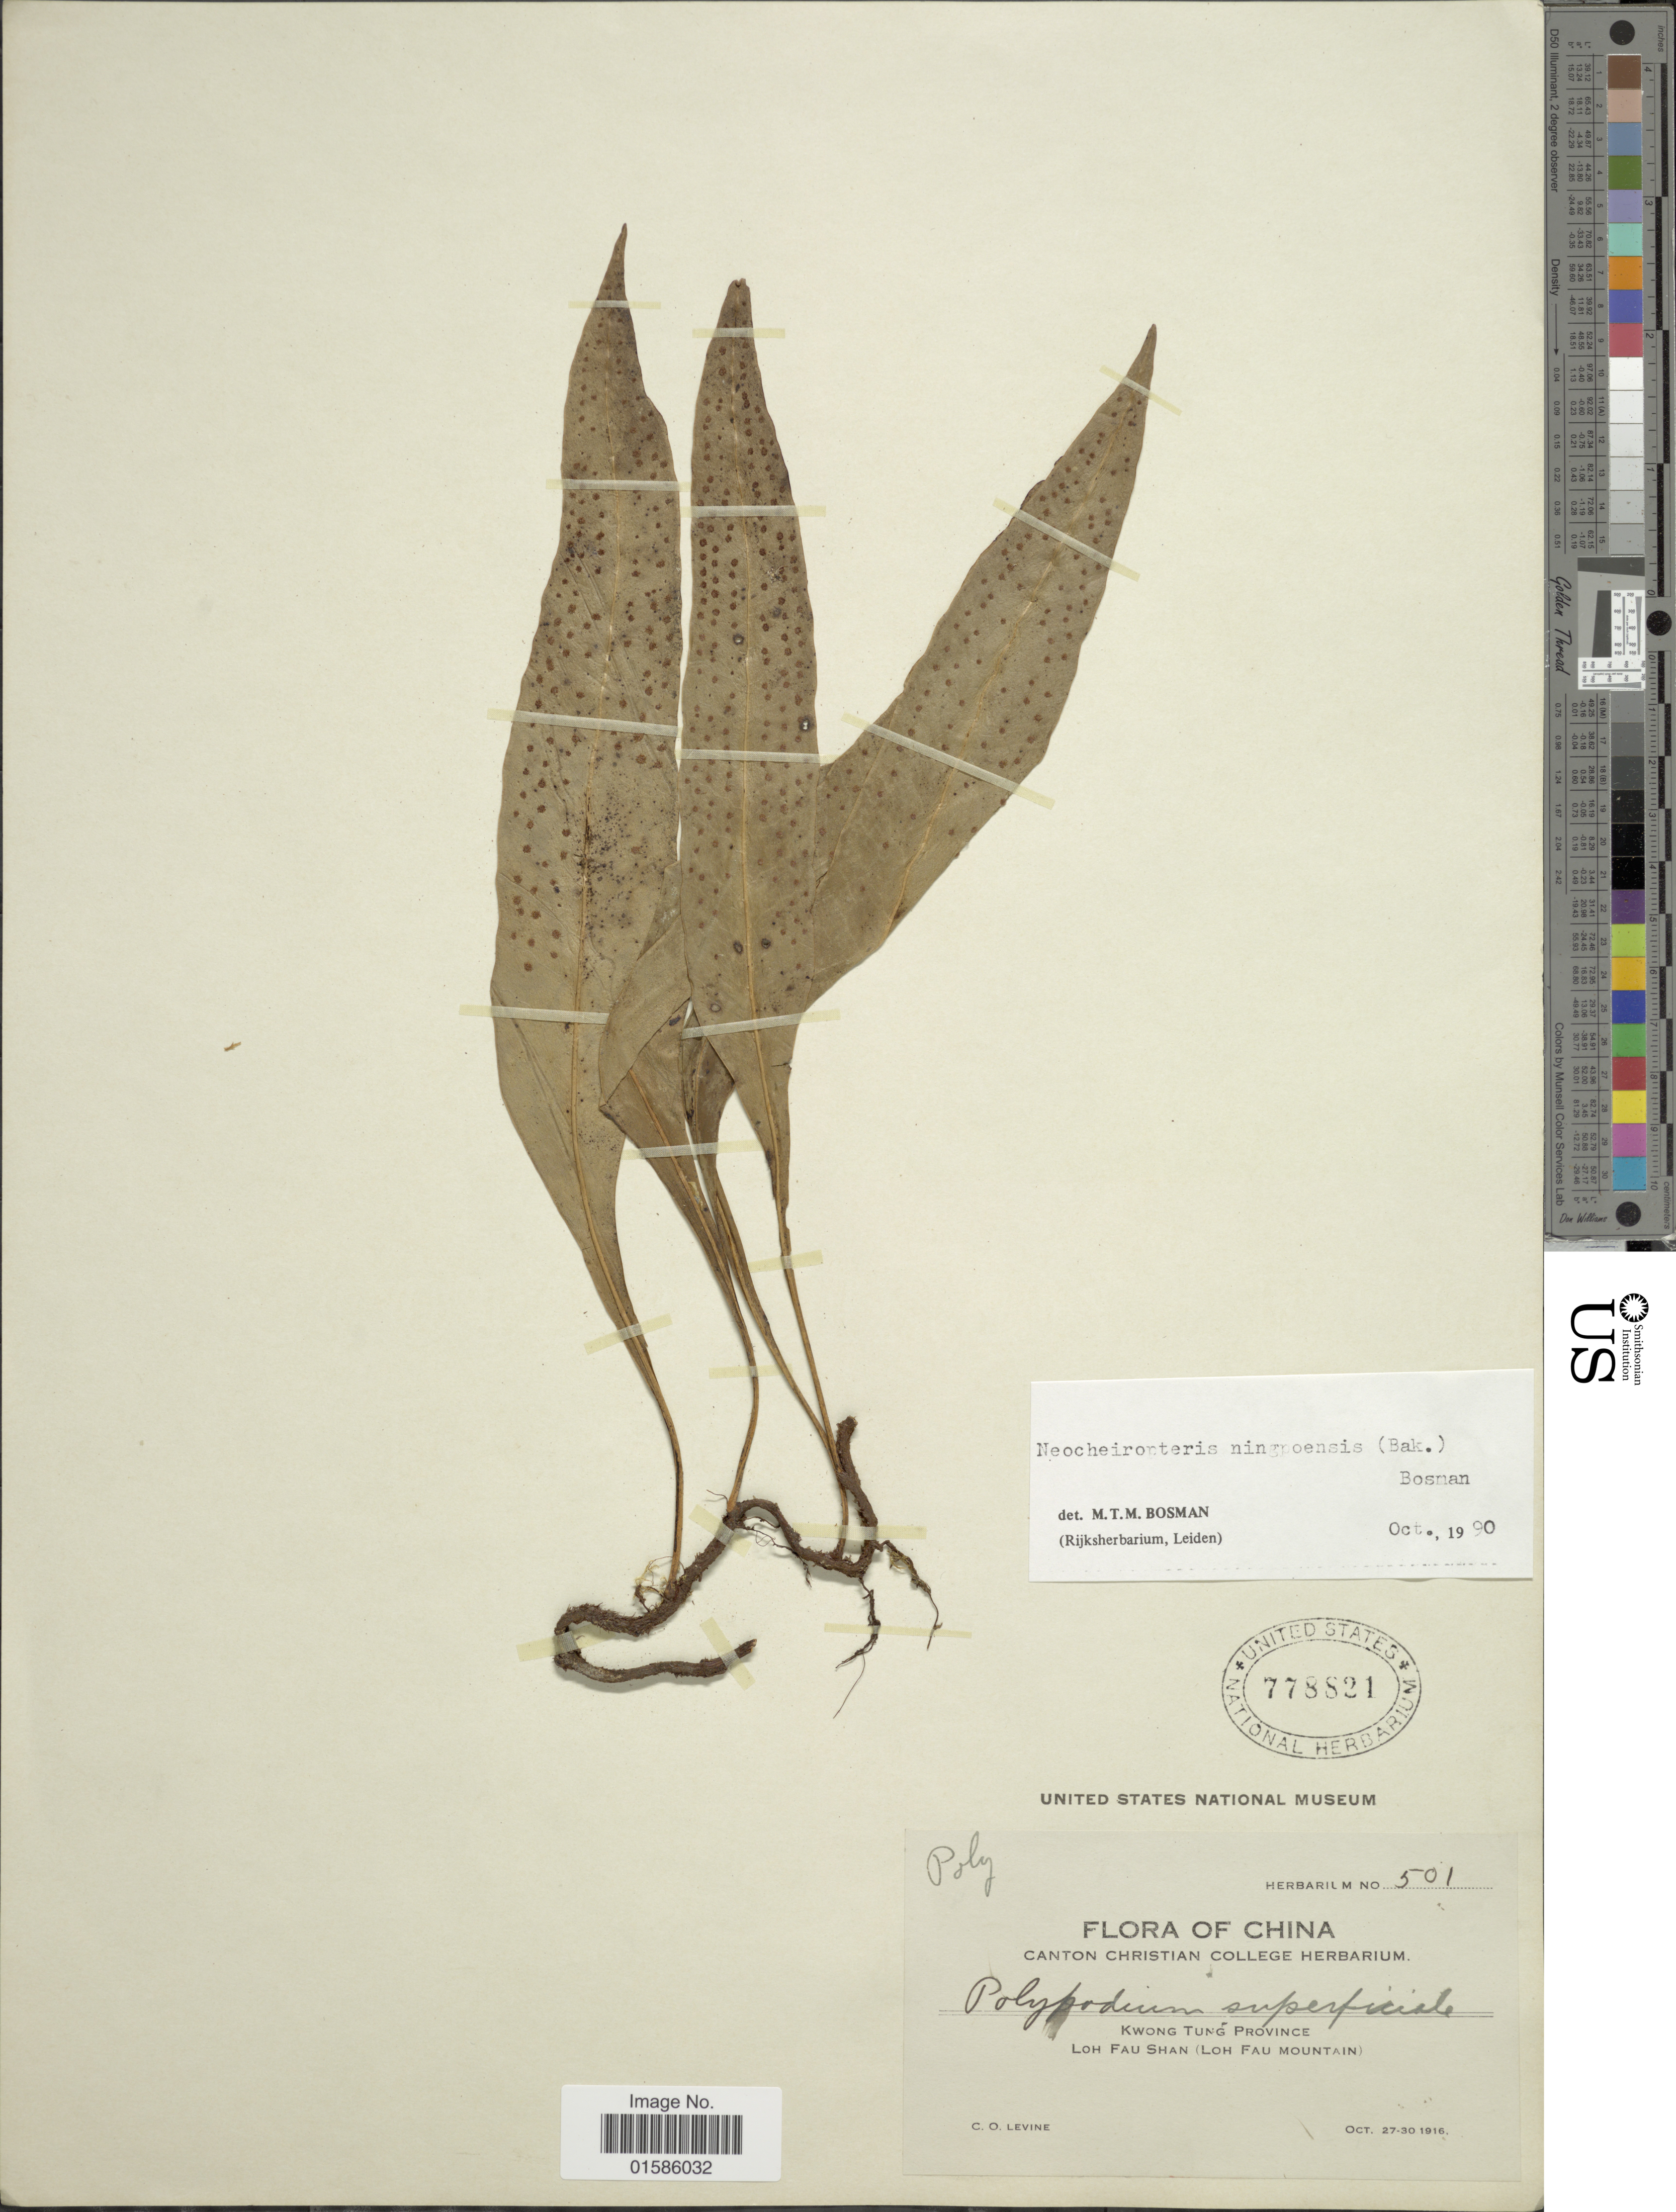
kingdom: Plantae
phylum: Tracheophyta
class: Polypodiopsida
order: Polypodiales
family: Polypodiaceae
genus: Microsorum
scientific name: Microsorum ningpoensis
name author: (Baker)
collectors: C. O. Levine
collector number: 501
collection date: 1916-10-27/1916-10-30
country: China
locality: Kwong Tung Province, Loh Fau Shan (Loh Fau Mountain)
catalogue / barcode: US 778821